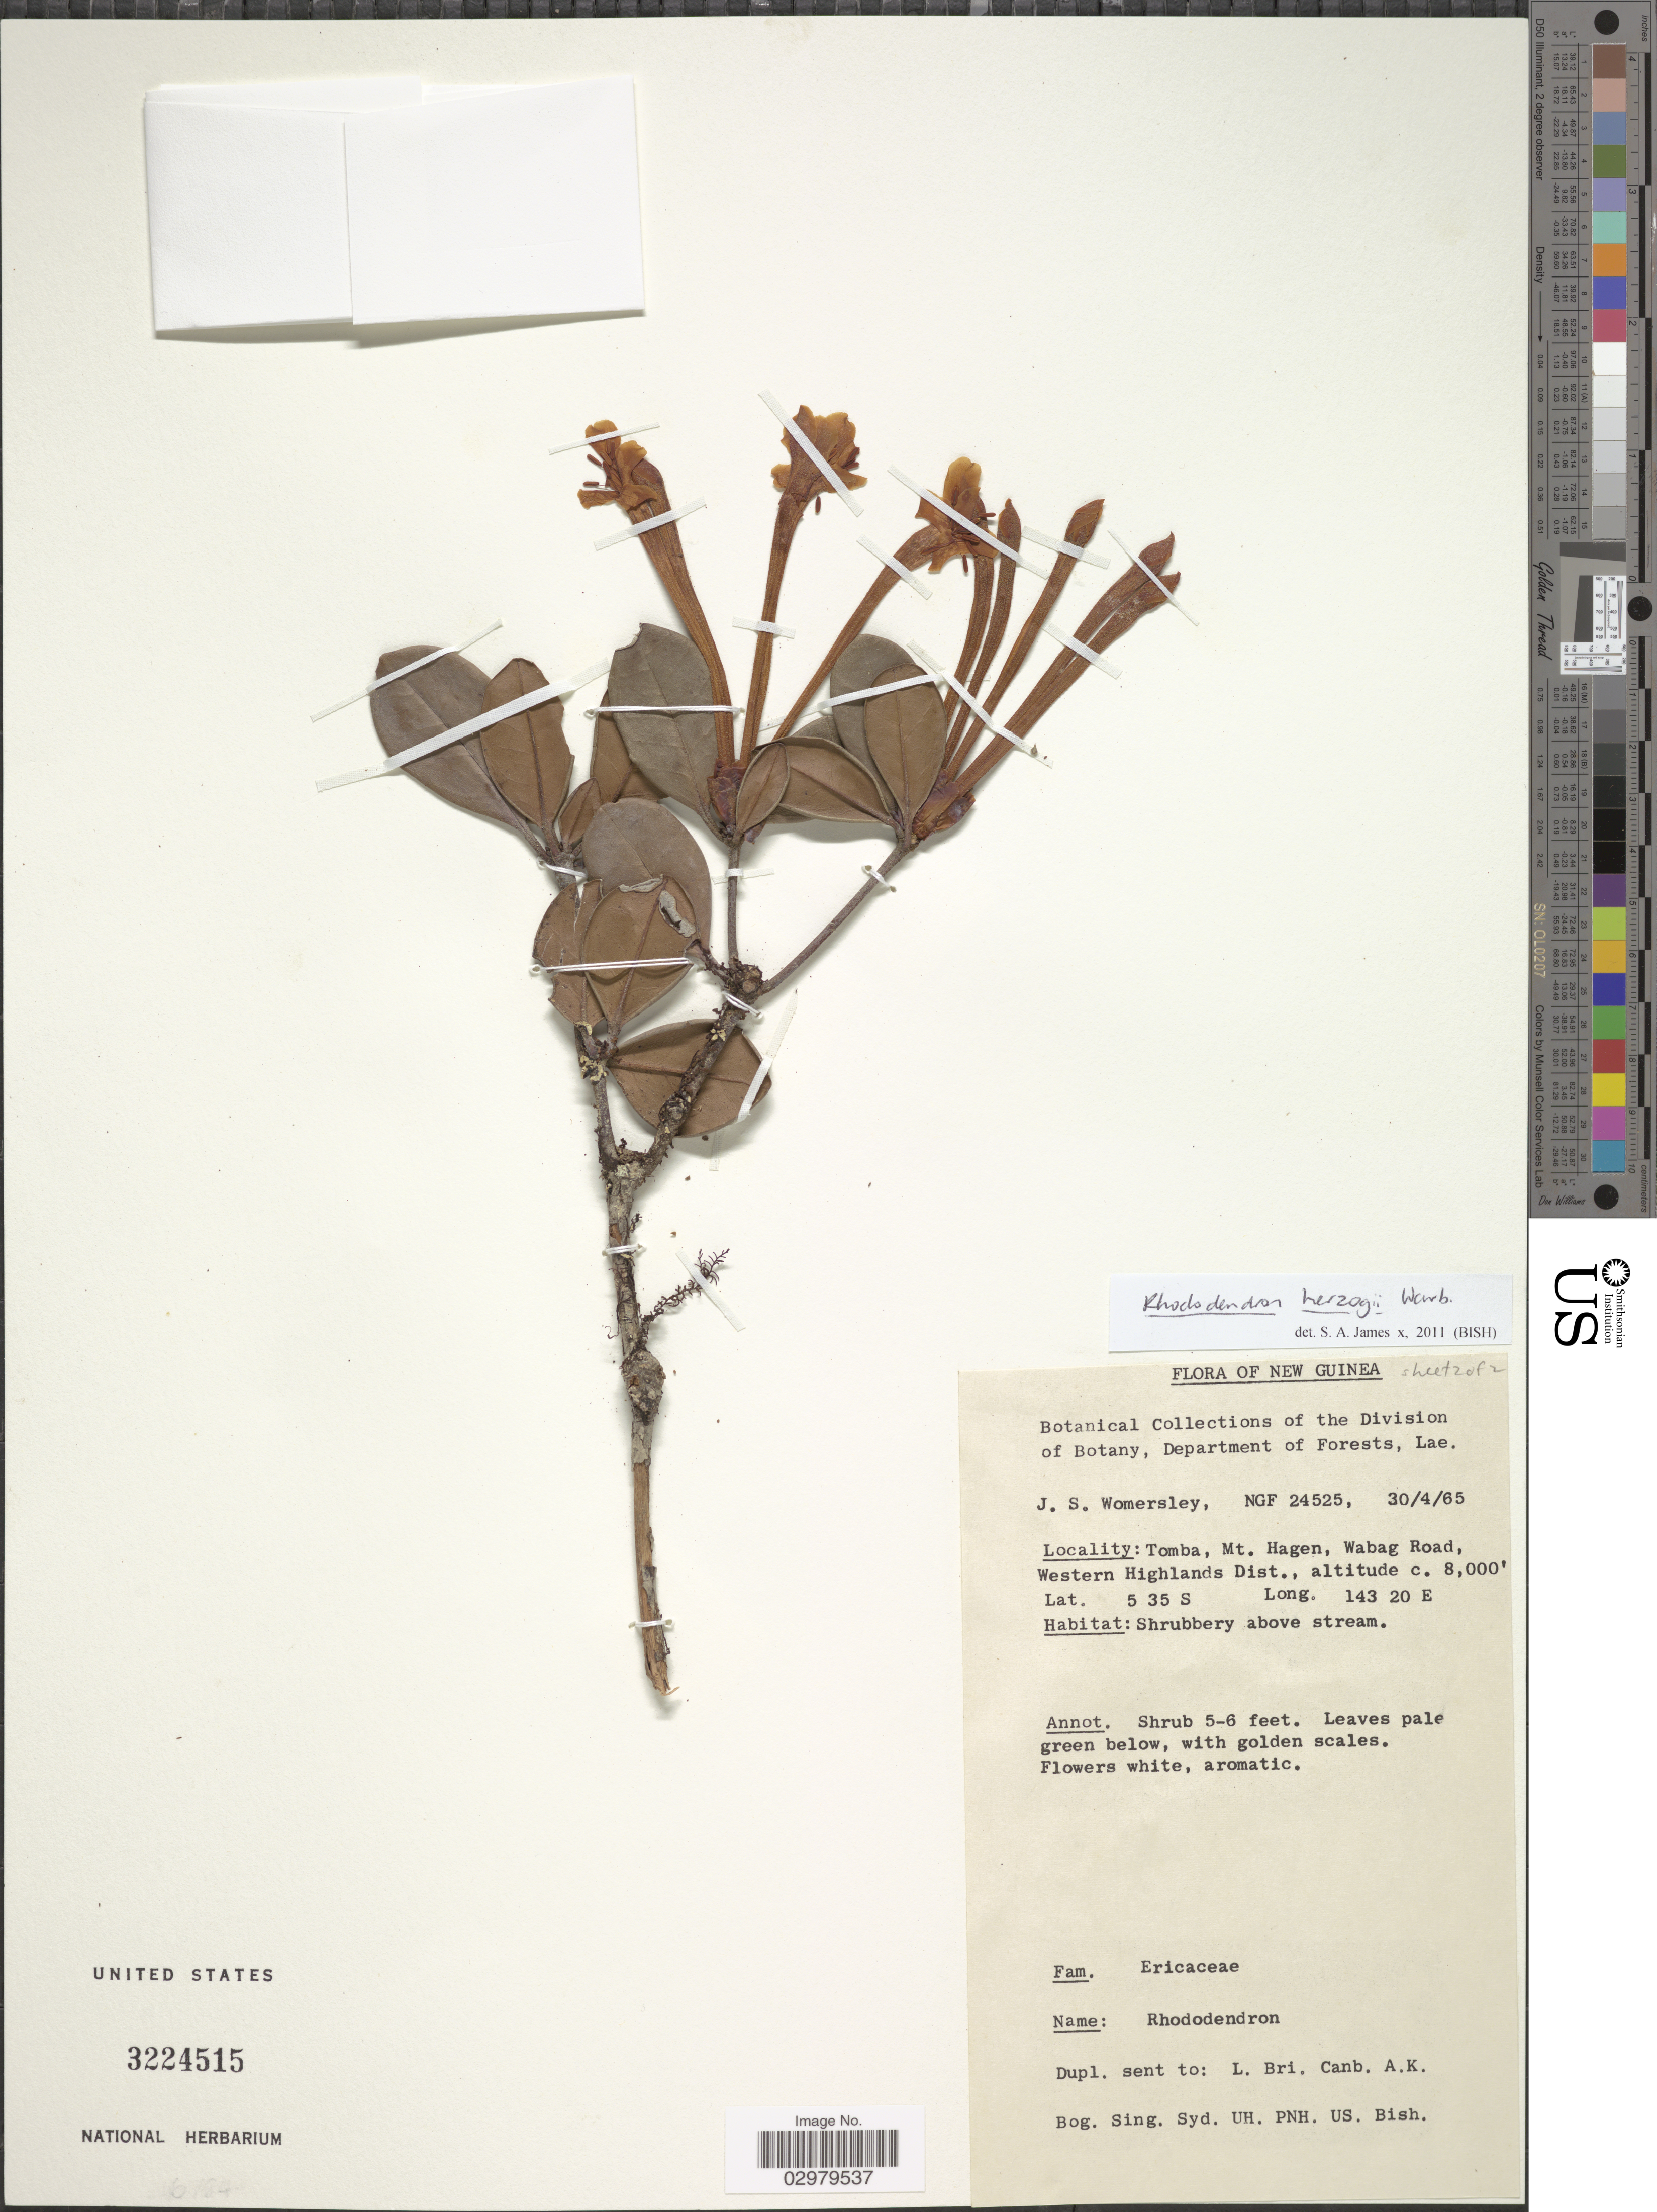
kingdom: Plantae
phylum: Tracheophyta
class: Magnoliopsida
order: Ericales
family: Ericaceae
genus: Rhododendron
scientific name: Rhododendron herzogii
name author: Warb.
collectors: J. S. Womersley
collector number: NGF 24525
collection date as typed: Transcribed d/m/y: 30/4/65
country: Papua New Guinea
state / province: Western Highlands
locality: New Guinea. Tomba, Mt. Hagen, Wabag Road, Western Highlands Dist.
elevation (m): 2438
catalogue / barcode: US 3224515